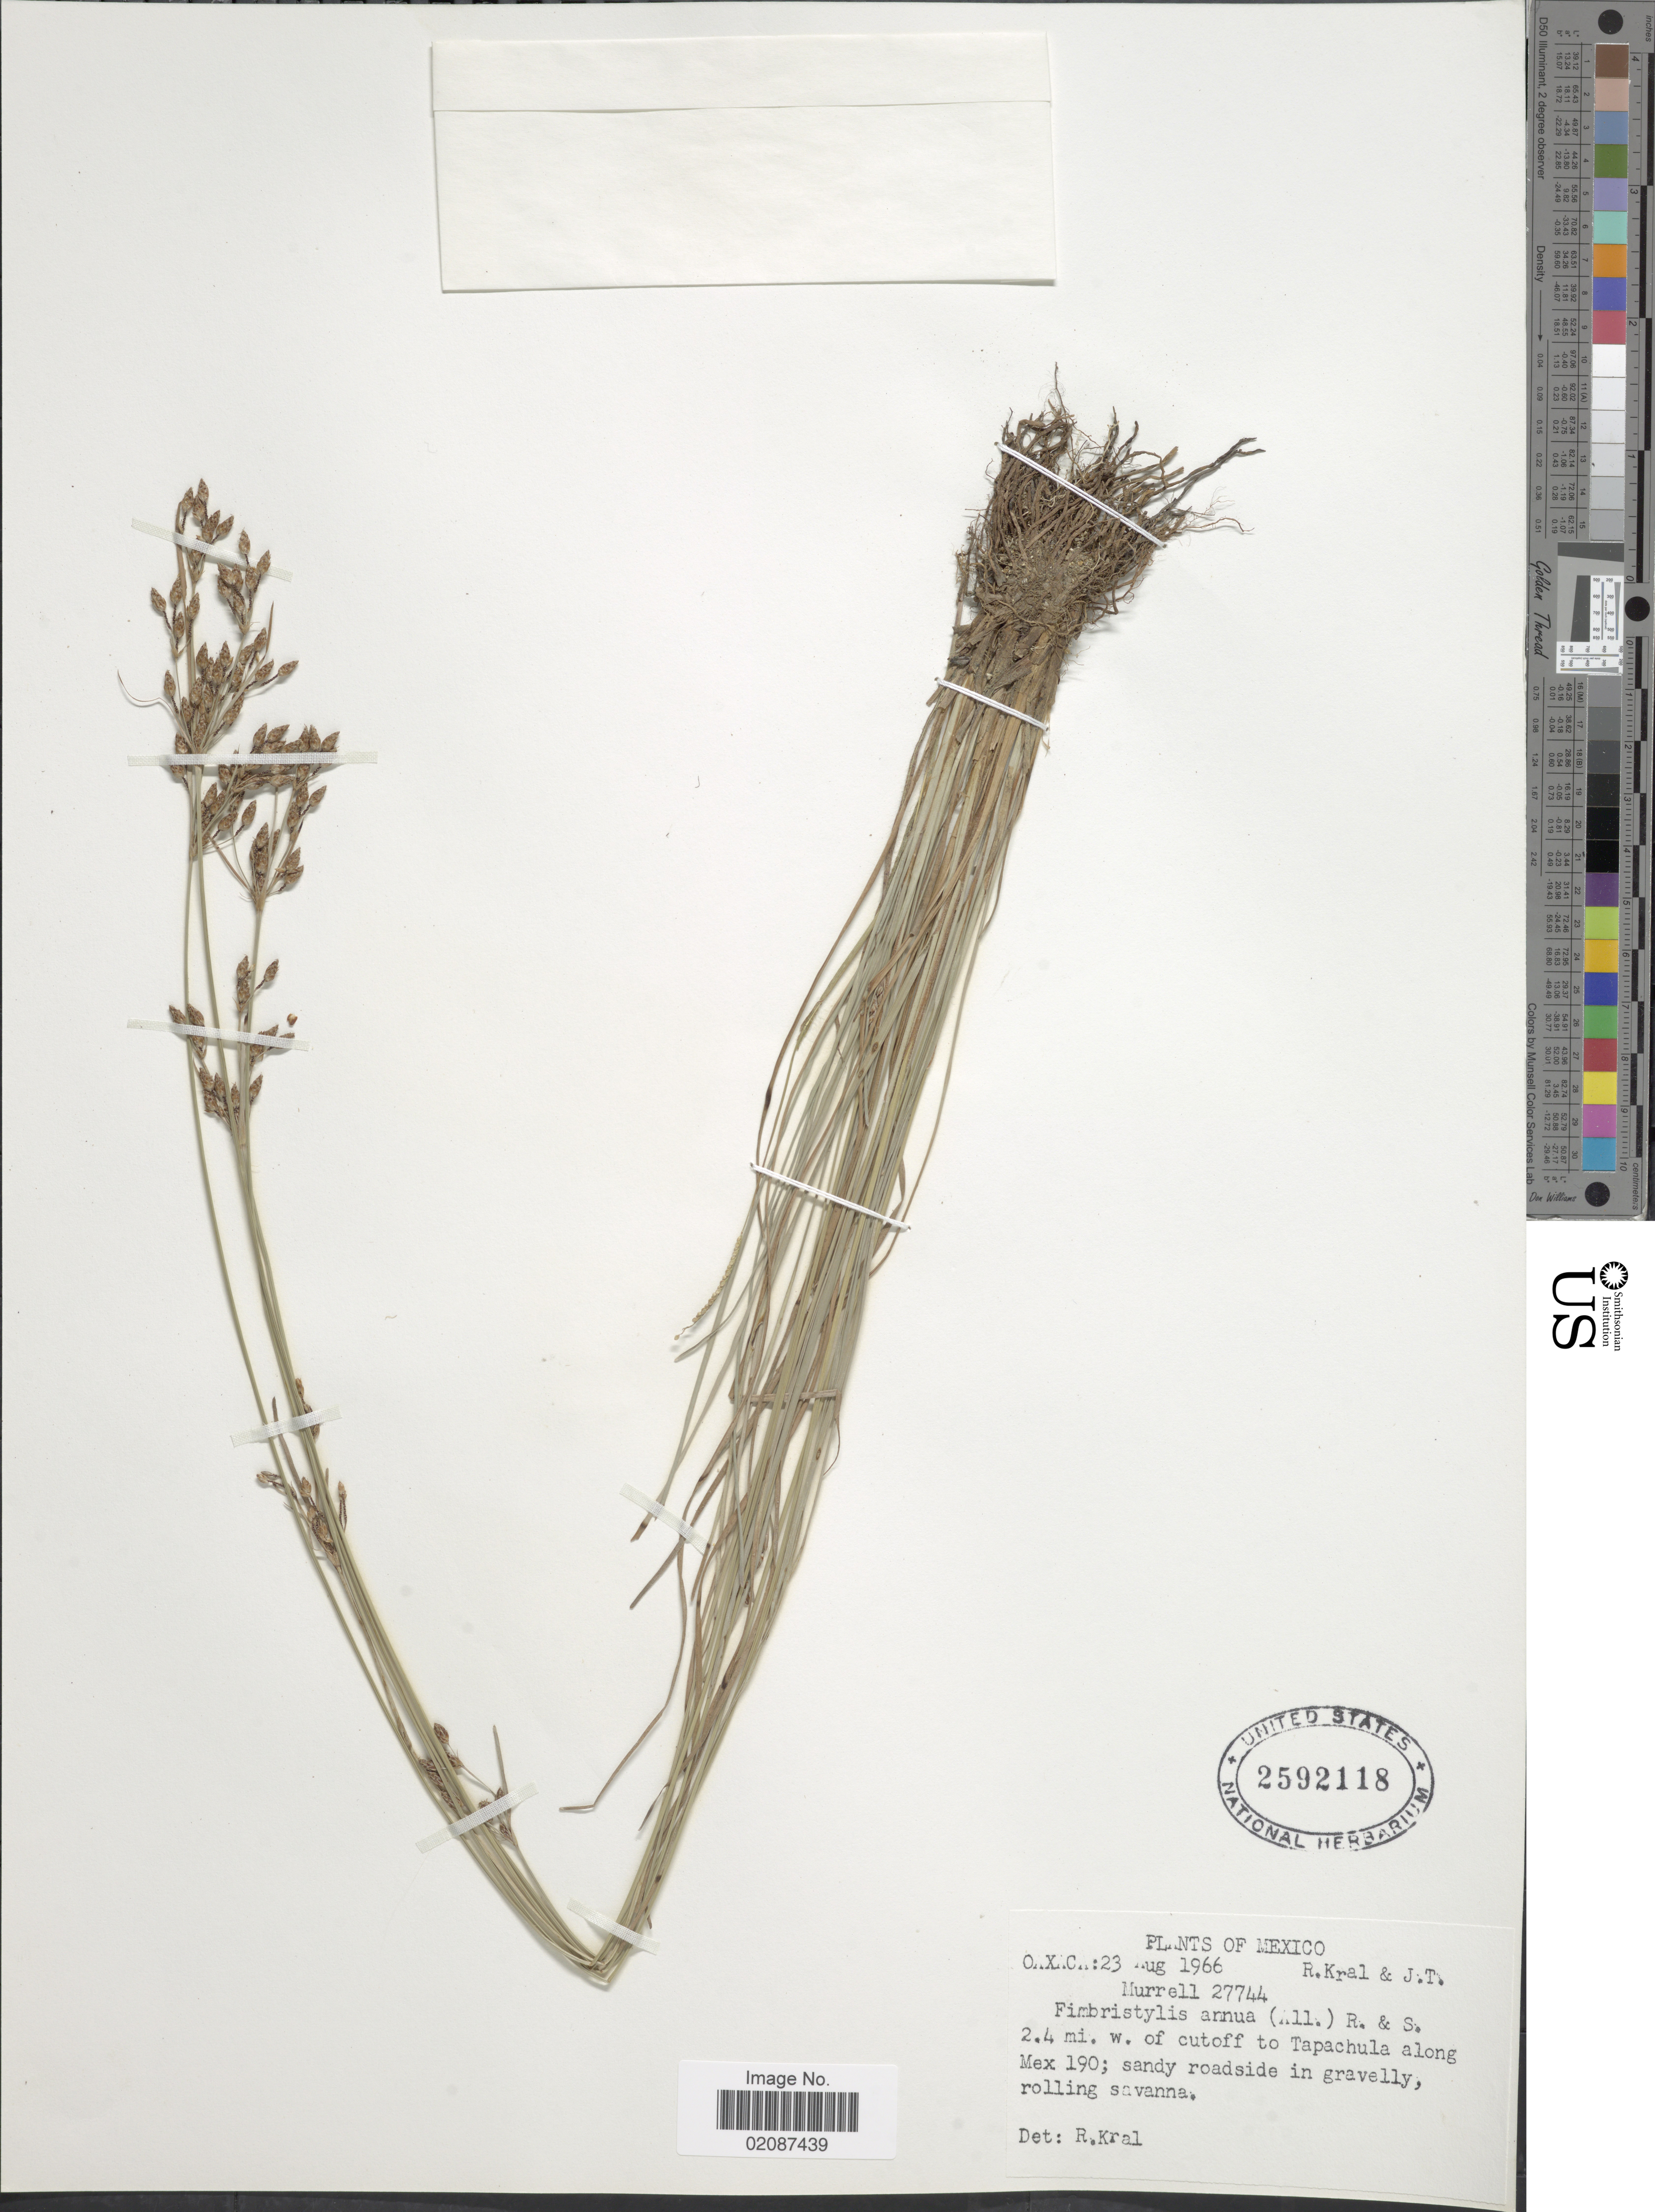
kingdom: Plantae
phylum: Tracheophyta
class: Liliopsida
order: Poales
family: Cyperaceae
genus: Fimbristylis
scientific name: Fimbristylis annua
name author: (All.) Roem. & Schult.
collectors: R. Kral & J. Murrell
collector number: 27744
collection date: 1966-08-23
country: Mexico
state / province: Oaxaca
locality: Oaxaca, 2.4 mi. w. of cutoff to Tapachula along Mex 190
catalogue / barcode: US 2592118